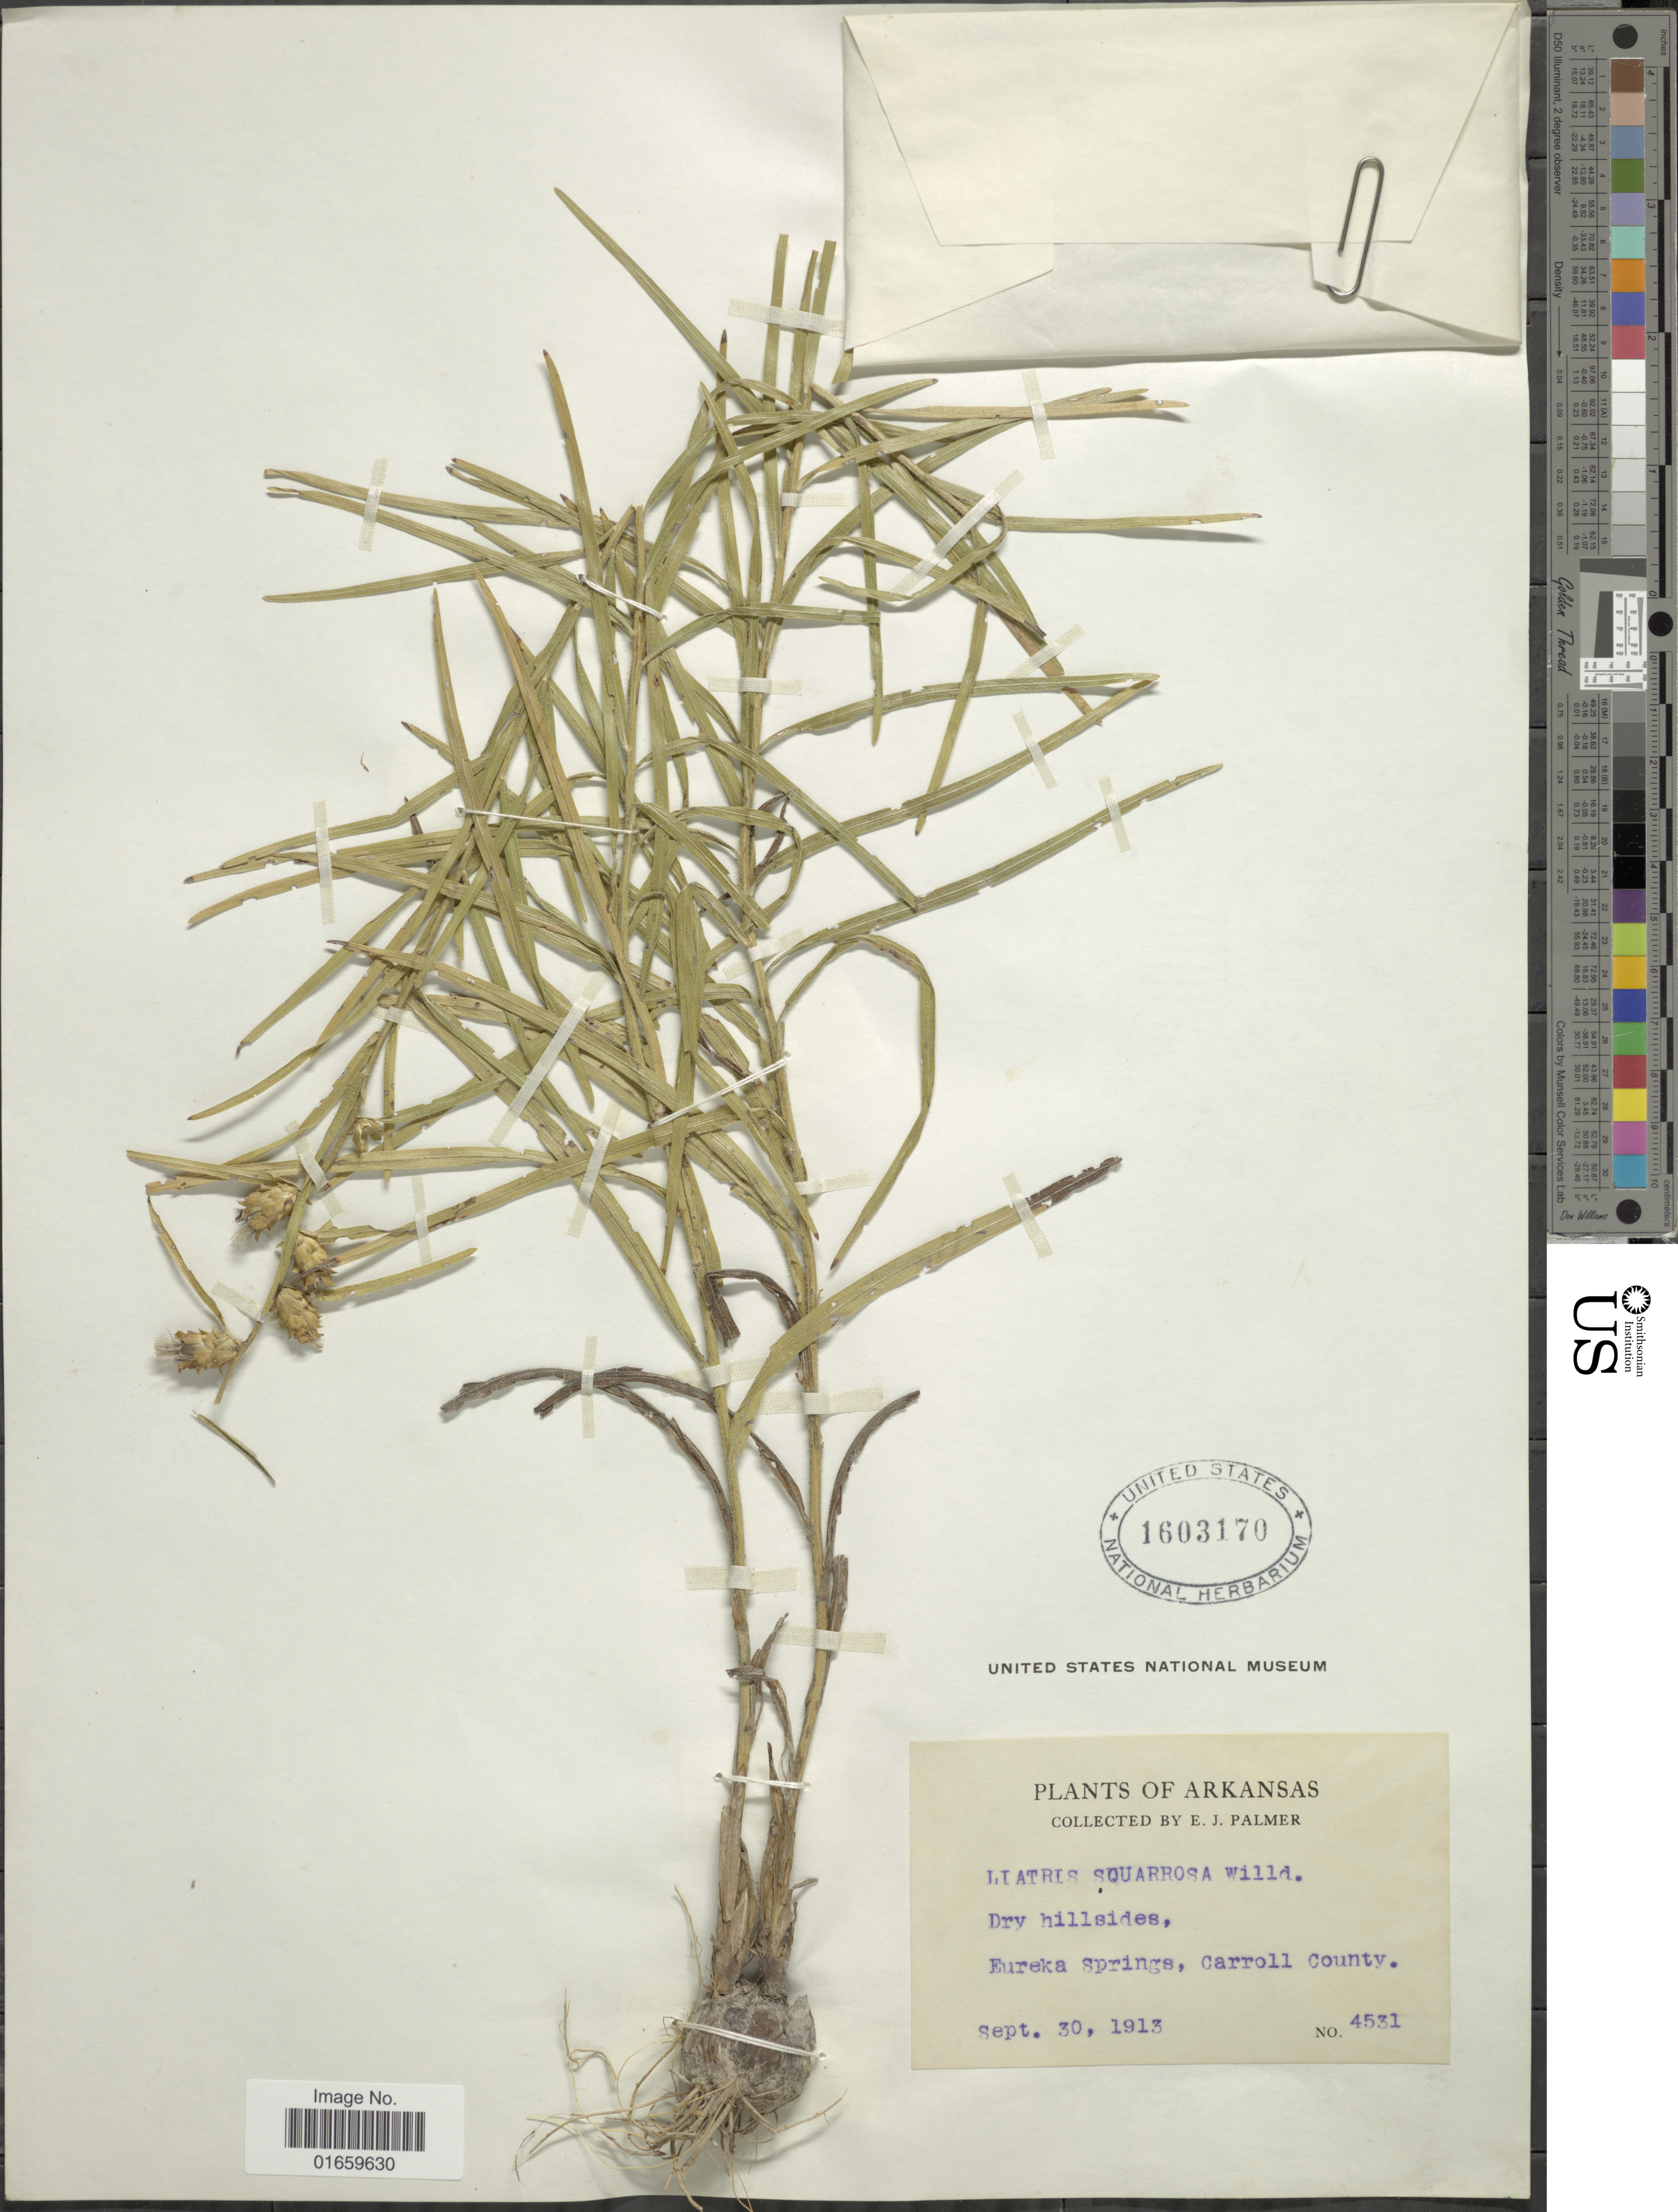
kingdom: Plantae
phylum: Tracheophyta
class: Magnoliopsida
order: Asterales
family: Asteraceae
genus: Liatris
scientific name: Liatris squarrosa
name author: (L.) Michx.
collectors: E. J. Palmer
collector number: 4531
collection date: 1913-09-30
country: United States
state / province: Arkansas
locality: Eureka Springs, Carroll County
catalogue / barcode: US 1603170